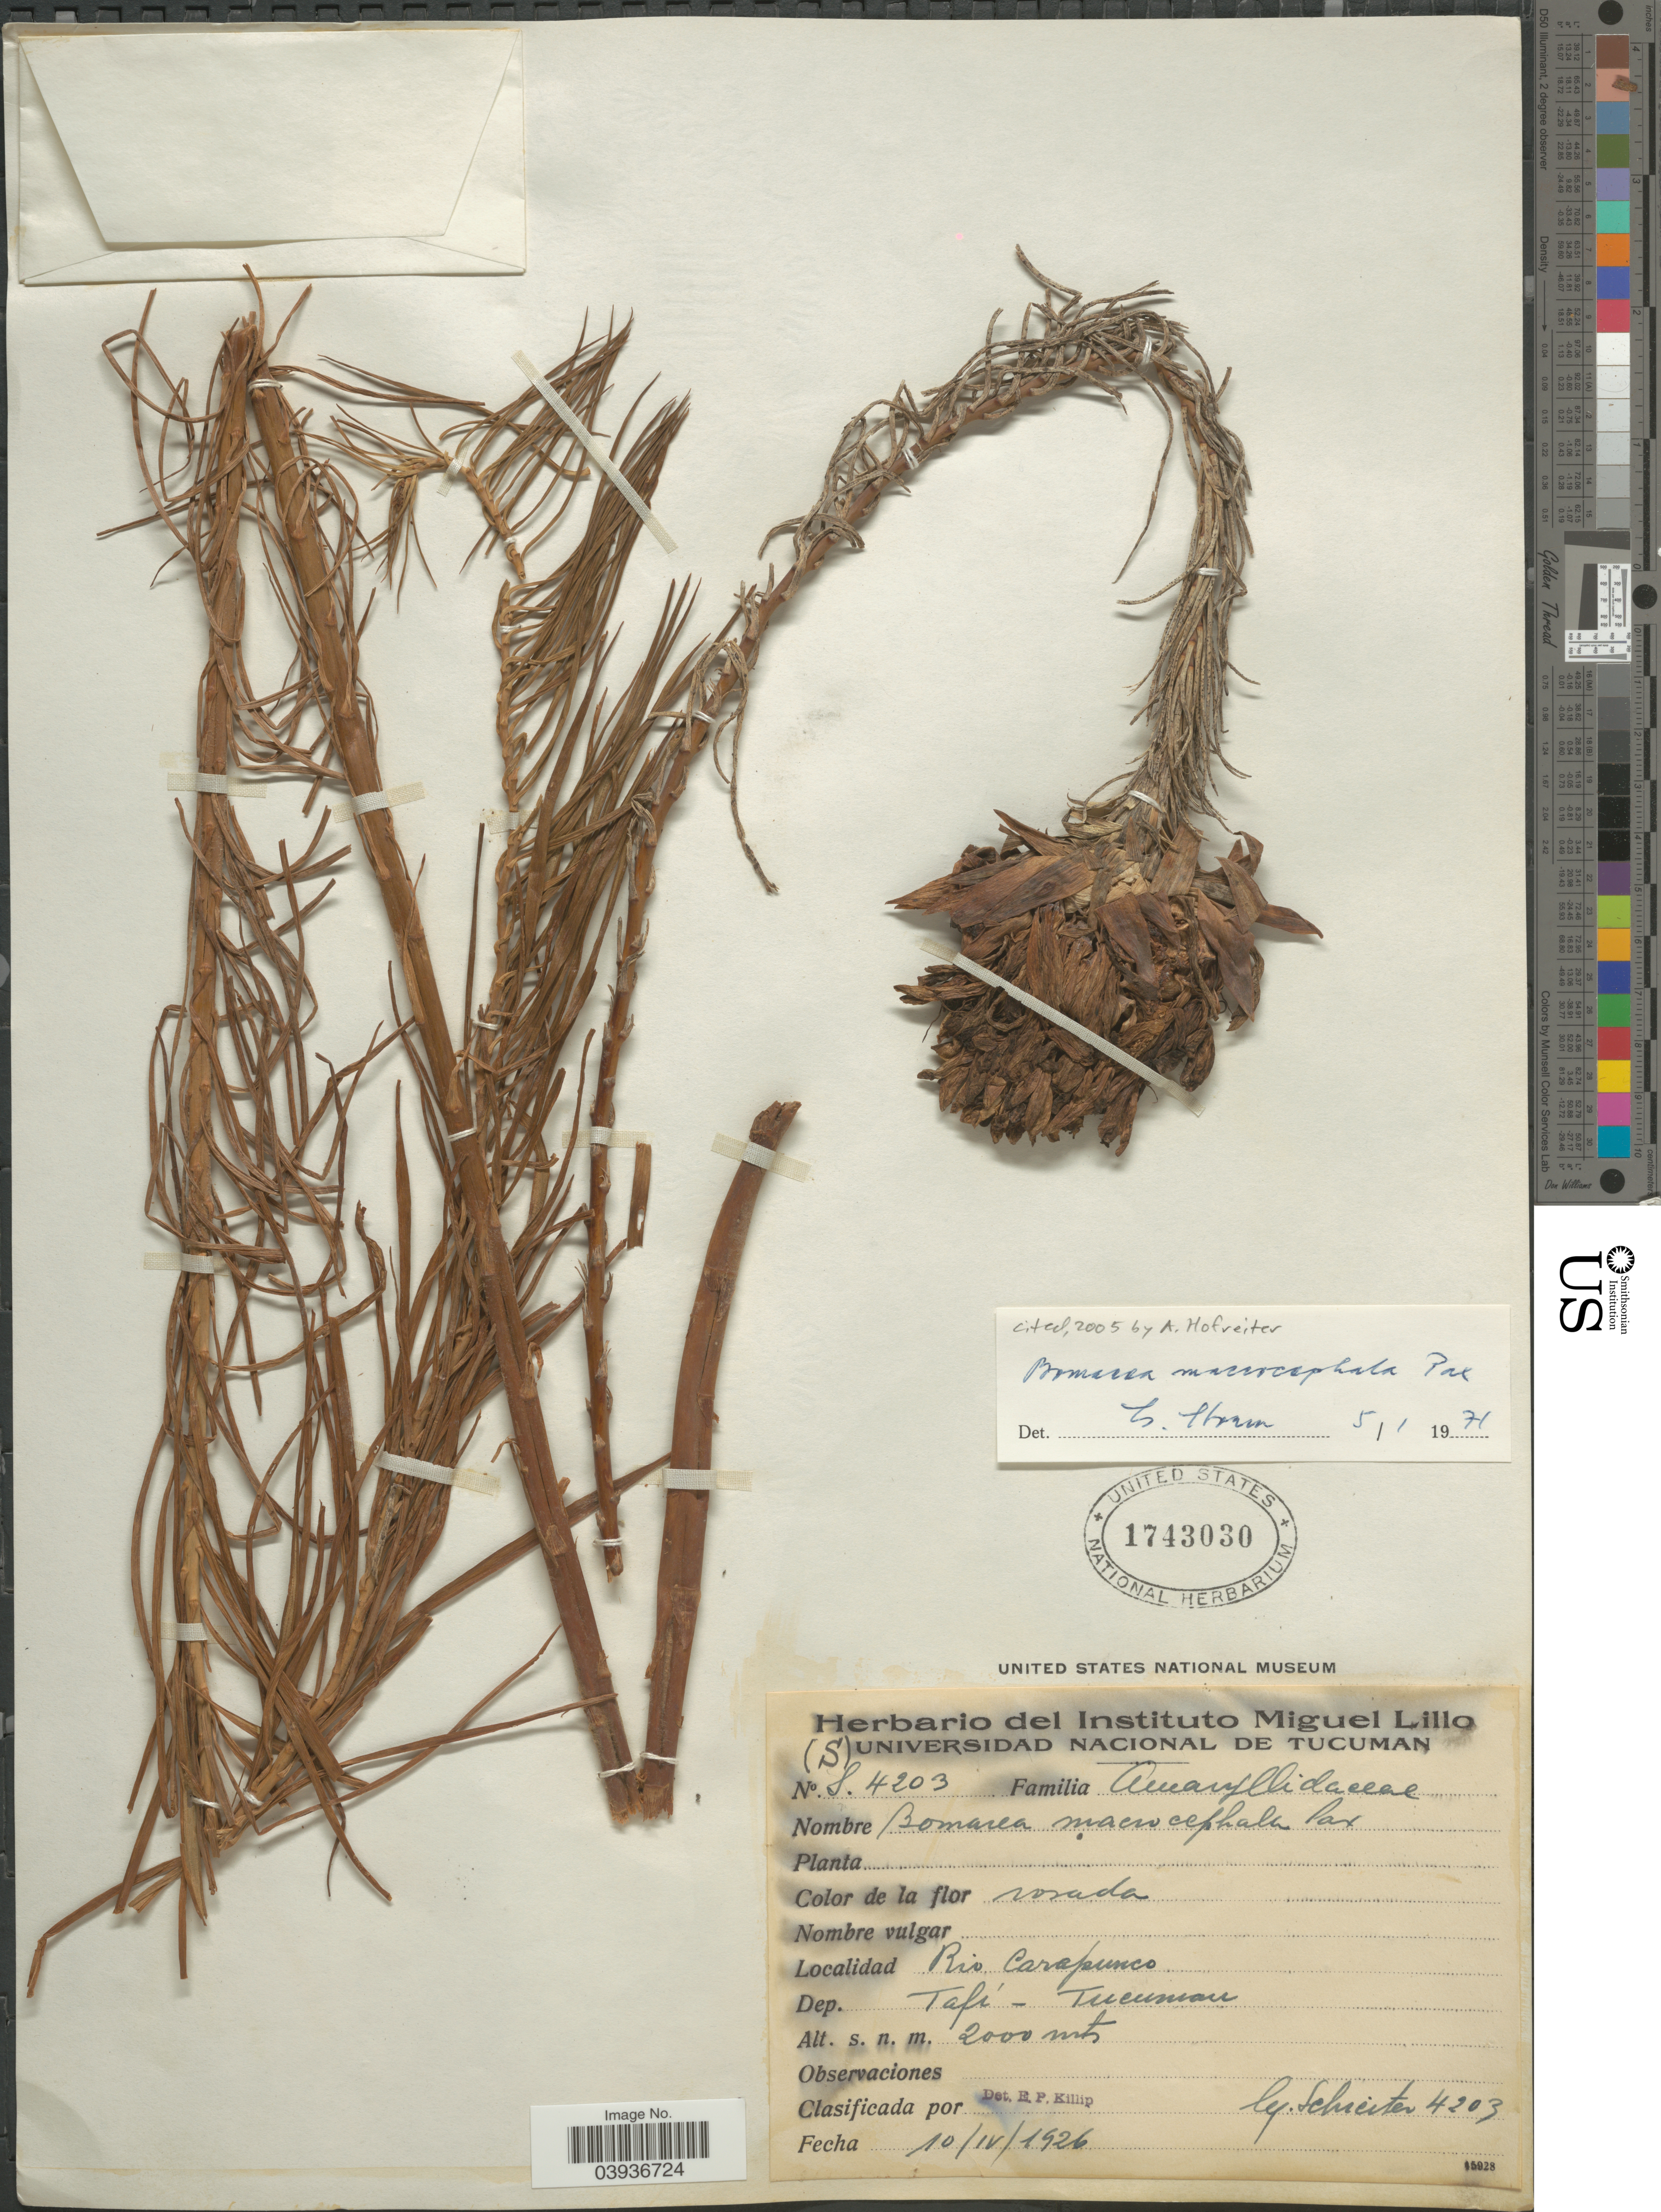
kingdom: Plantae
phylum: Tracheophyta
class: Liliopsida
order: Liliales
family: Alstroemeriaceae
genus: Bomarea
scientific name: Bomarea macrocephala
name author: Pax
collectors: -. Schreiter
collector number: S4203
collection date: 1926-04-10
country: Argentina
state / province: Tucuman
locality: Rio Carapunco. Dep. Tafí-Tucuman.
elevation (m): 2000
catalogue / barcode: US 1743030